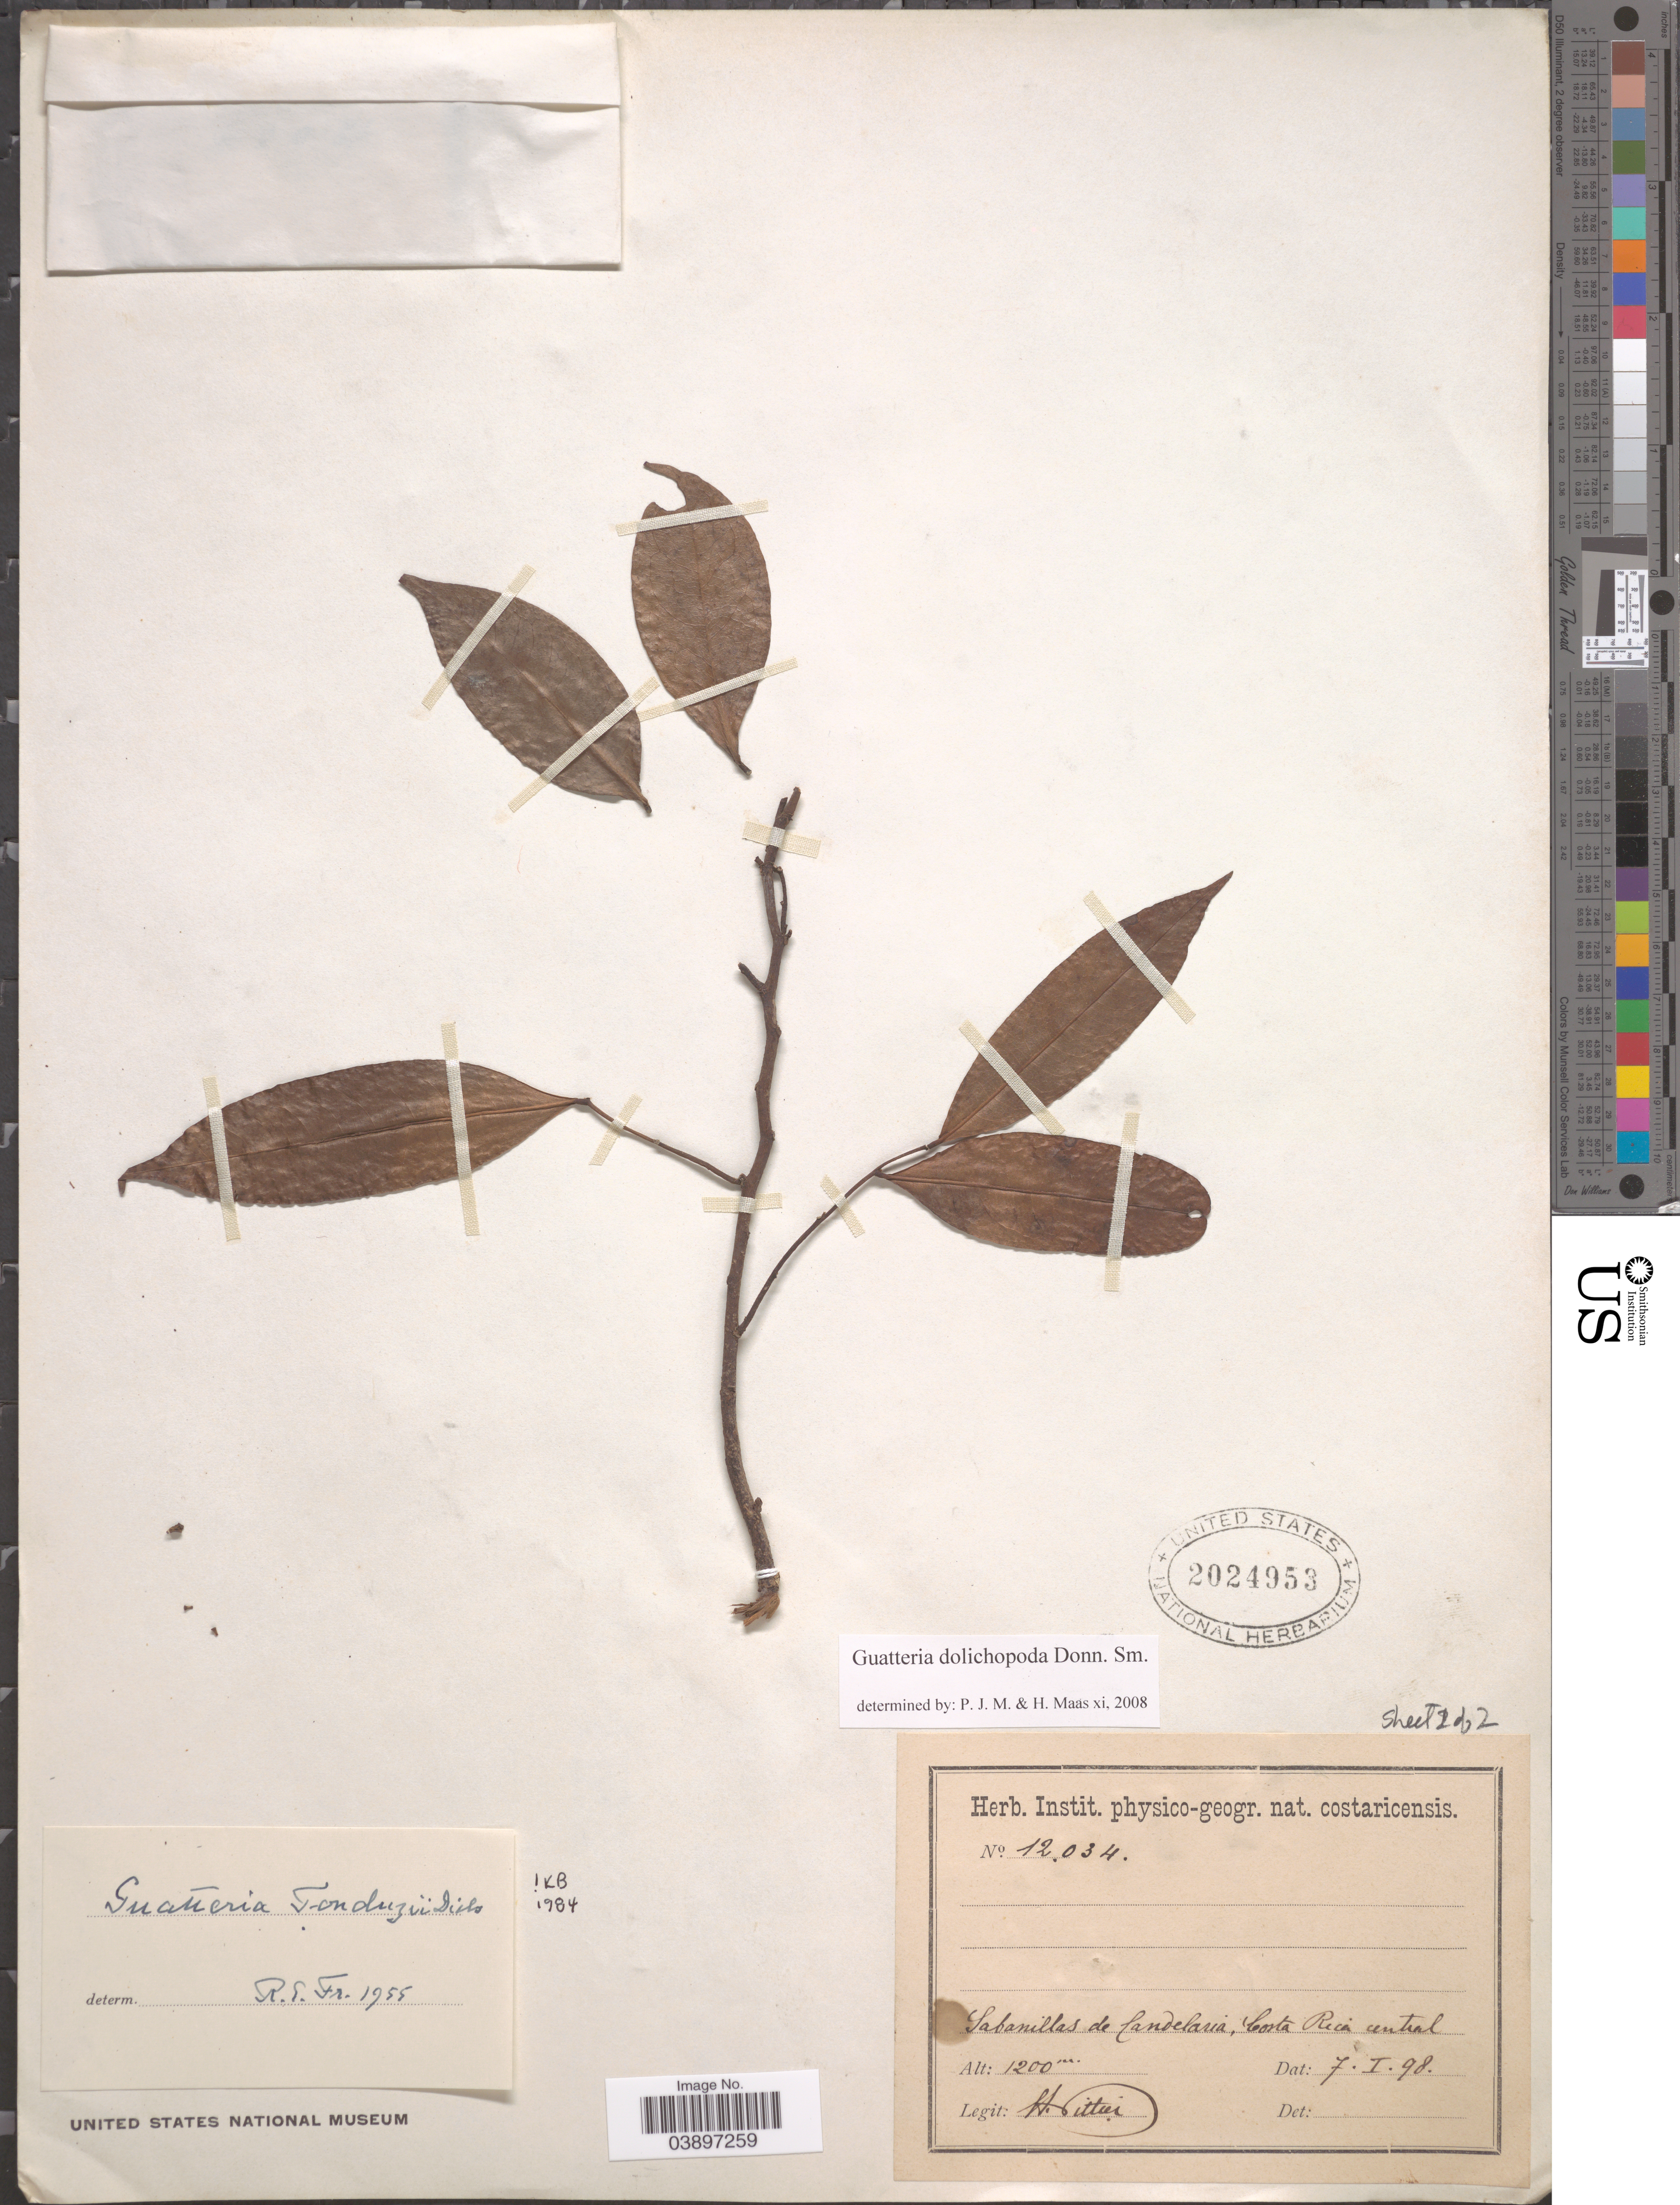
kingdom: Plantae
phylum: Tracheophyta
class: Magnoliopsida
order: Magnoliales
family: Annonaceae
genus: Guatteria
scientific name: Guatteria dolichopoda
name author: Donn. Sm.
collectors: H. F. Pittier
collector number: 12034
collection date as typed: Transcribed d/m/y: 7/1/98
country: Costa Rica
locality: Sabanillas de Candelaria, Costa Rica central.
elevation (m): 1200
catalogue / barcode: US 2024953